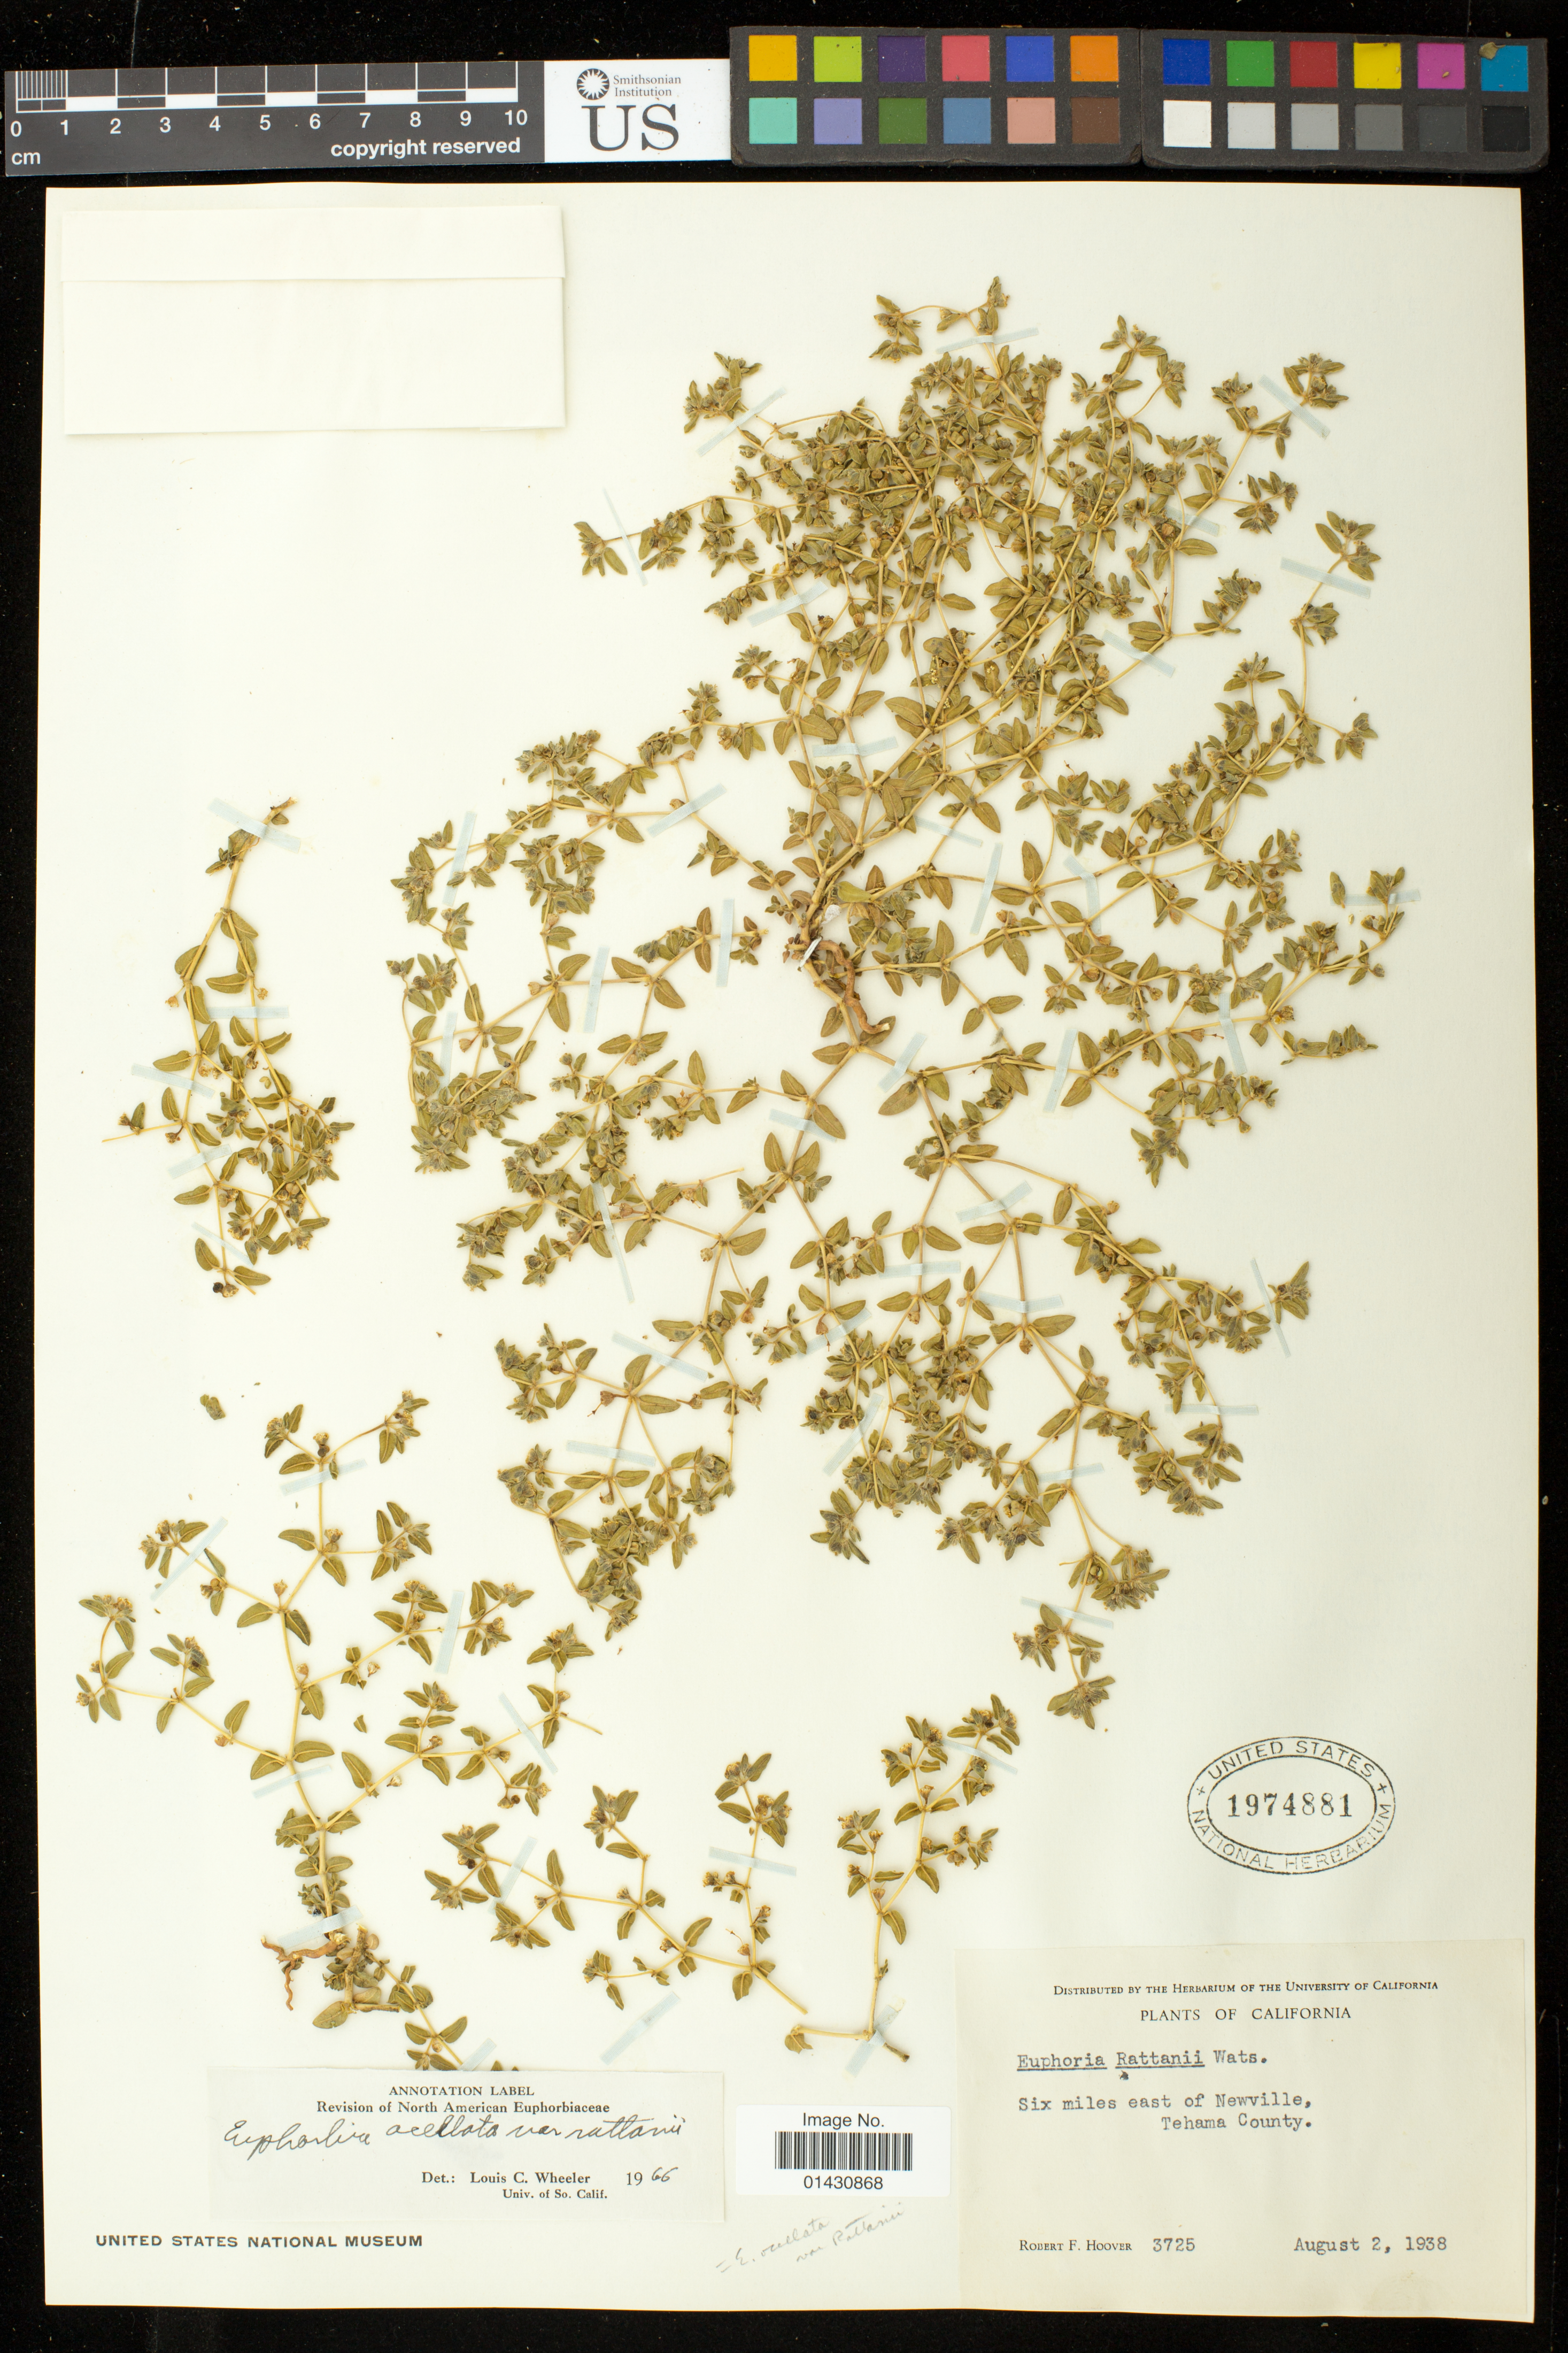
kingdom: Plantae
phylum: Tracheophyta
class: Magnoliopsida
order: Malpighiales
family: Euphorbiaceae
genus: Euphorbia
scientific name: Euphorbia ocellata subsp. rattanii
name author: (S. Watson) Oudejans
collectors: R. F. Hoover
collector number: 3725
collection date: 1938-08-02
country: United States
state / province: California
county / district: Tehama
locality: Six miles east of Newville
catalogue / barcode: US 1974881